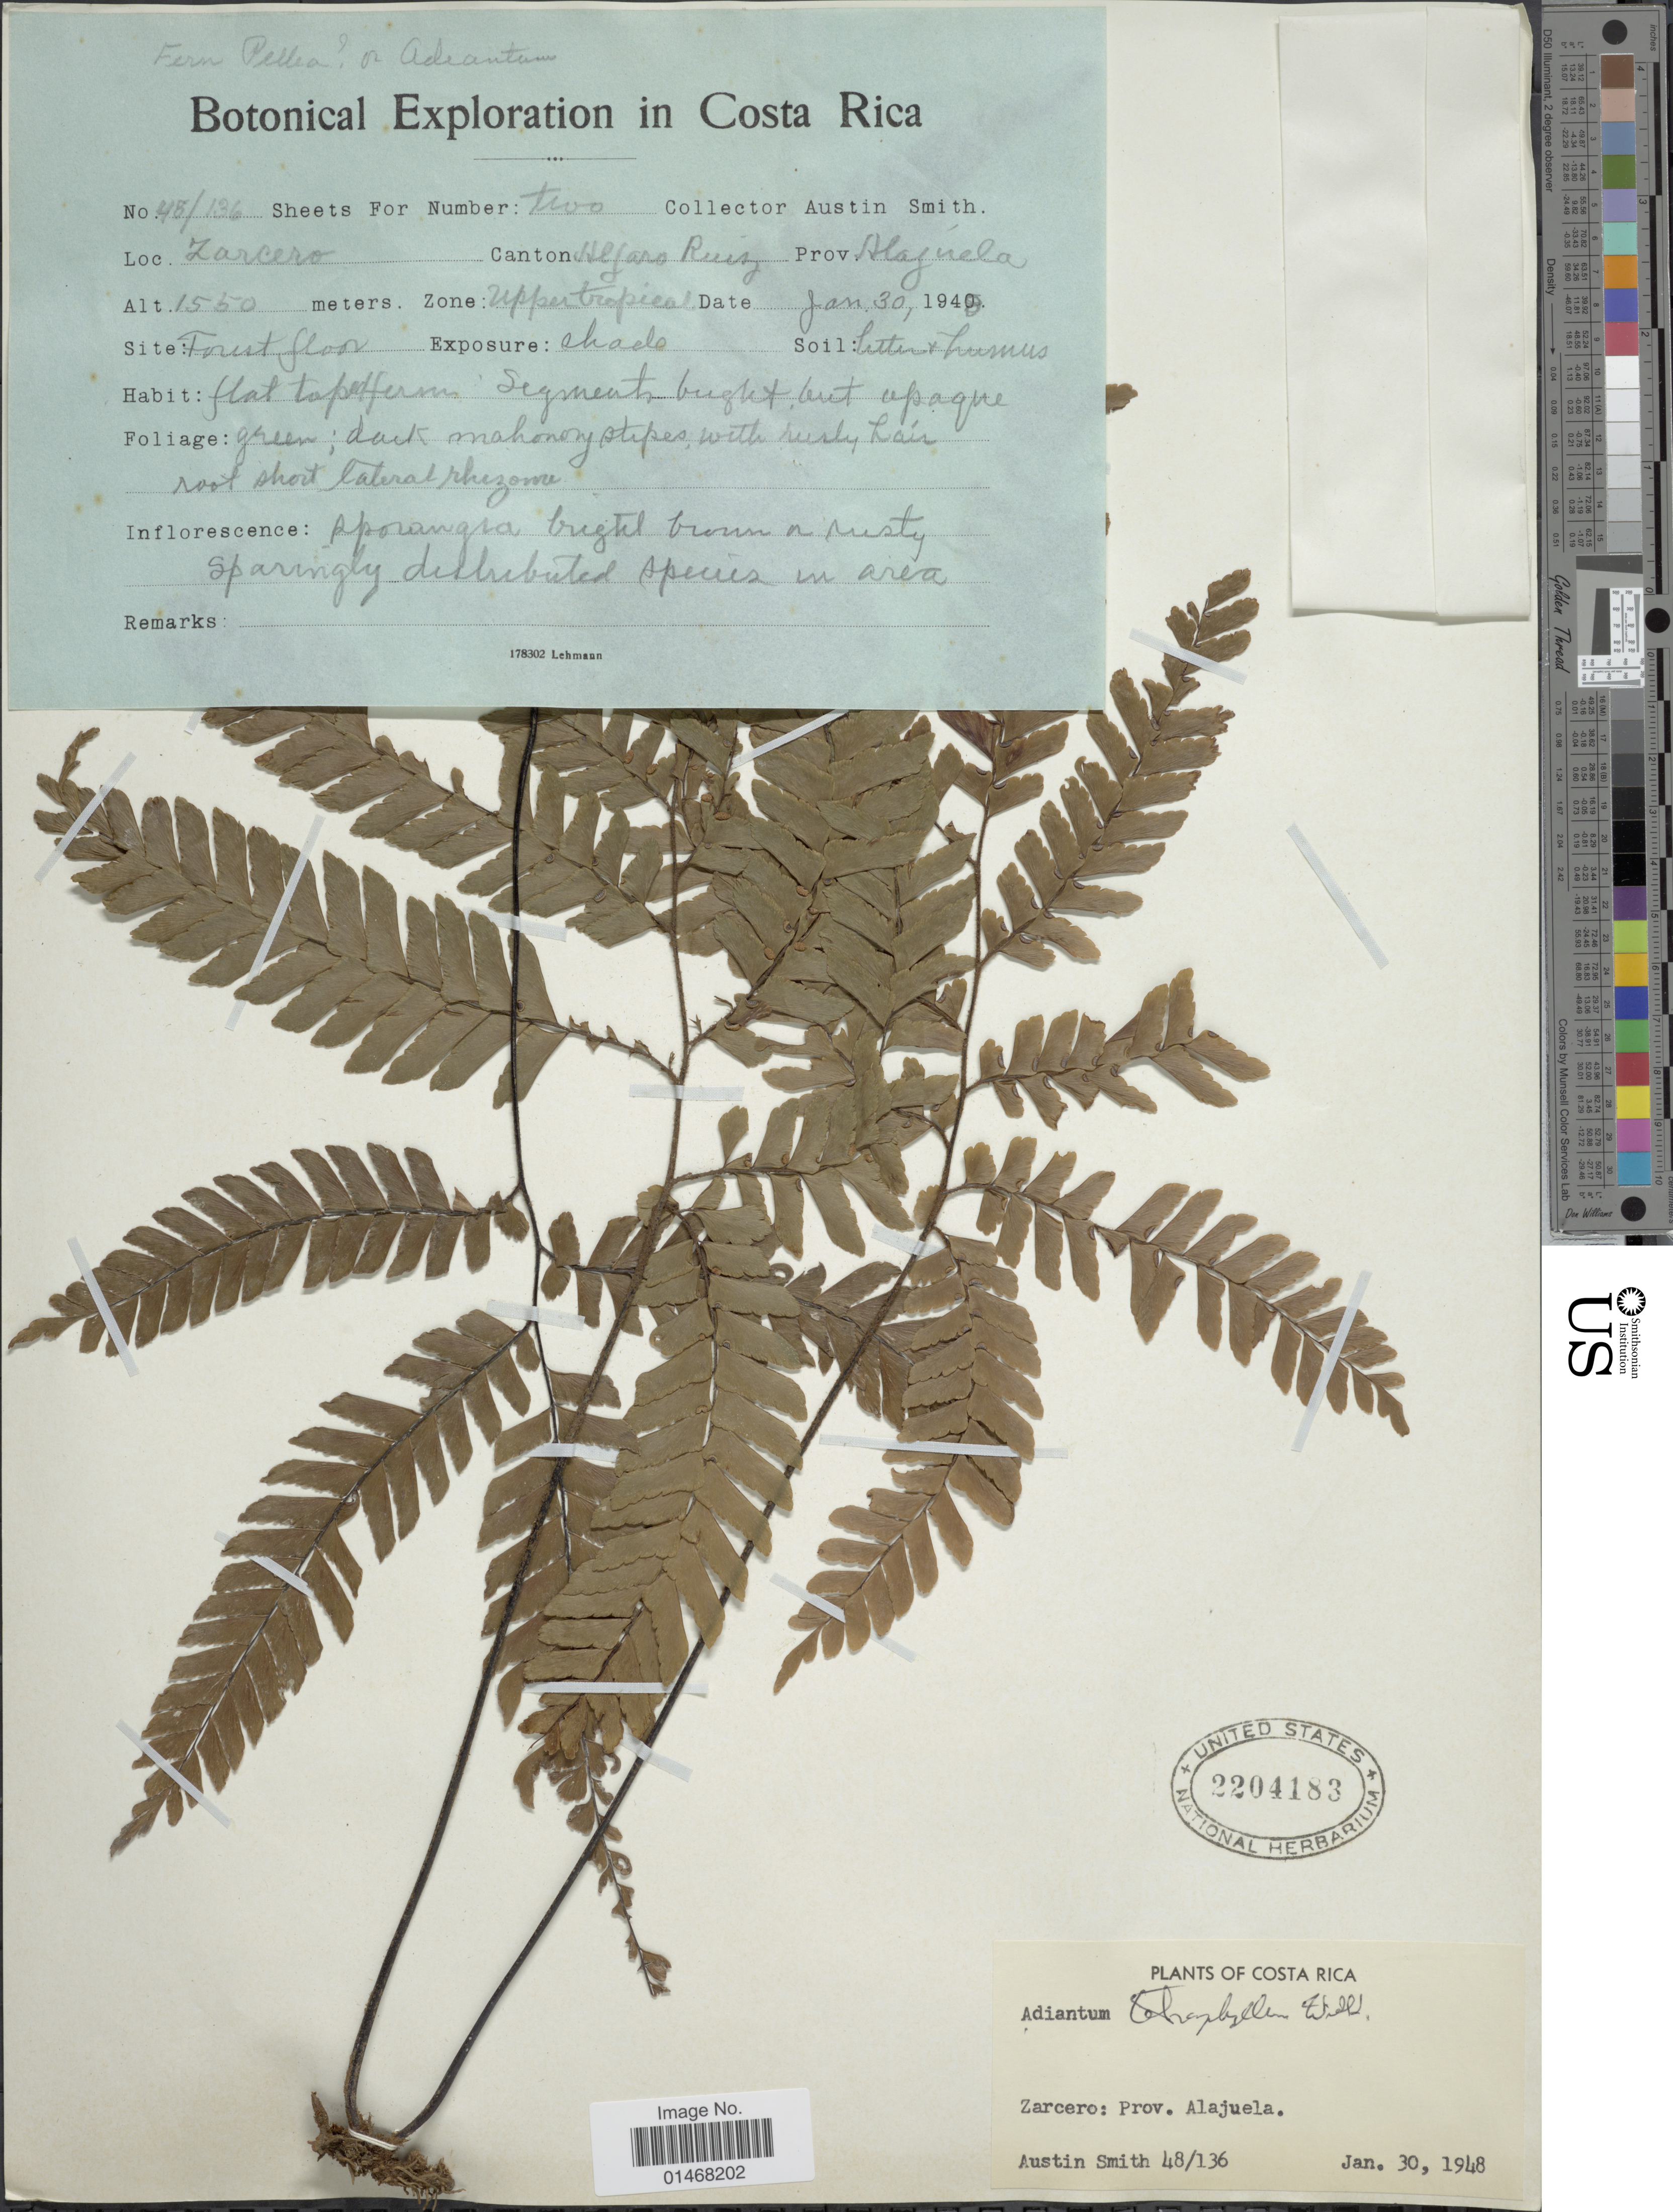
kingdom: Plantae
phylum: Tracheophyta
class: Polypodiopsida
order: Polypodiales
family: Pteridaceae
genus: Adiantum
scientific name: Adiantum tetraphyllum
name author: Humb. & Bonpl. ex Willd.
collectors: Aust P. Smith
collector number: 48/136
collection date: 1948-01-30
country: Costa Rica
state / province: Alajuela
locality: Zarcero, canton Alfaro Ruiz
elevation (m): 1550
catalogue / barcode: US 2204183